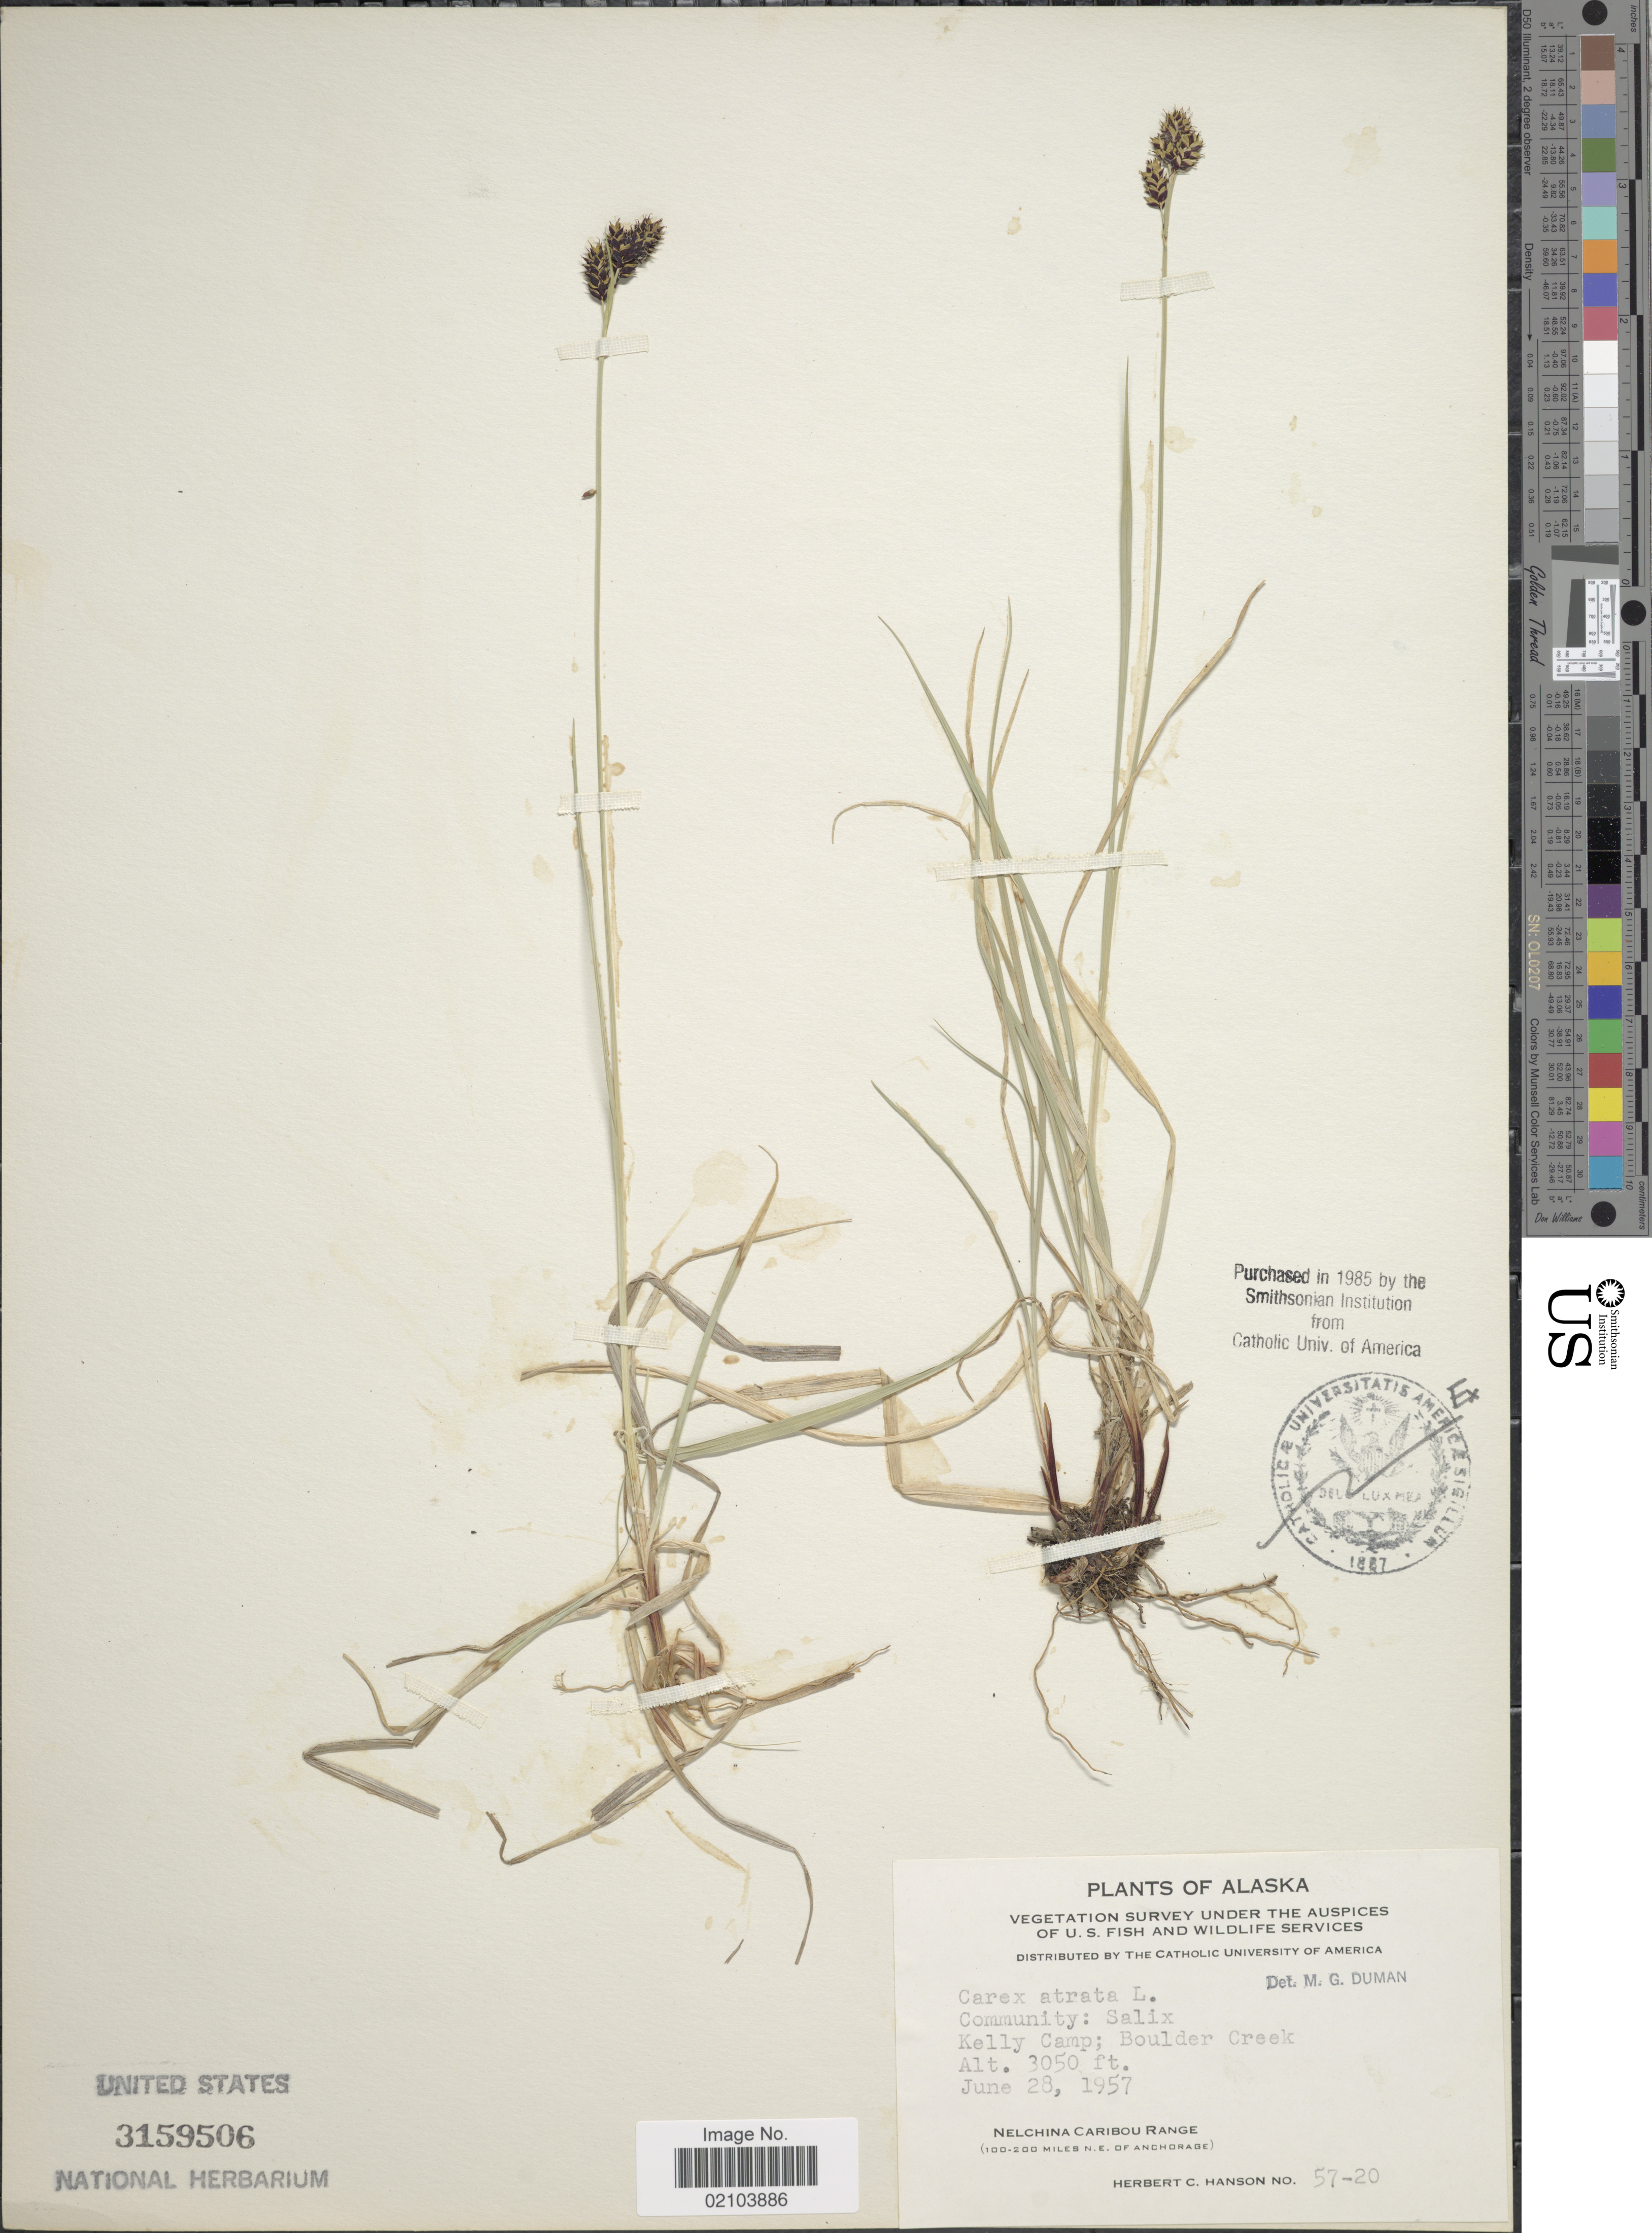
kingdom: Plantae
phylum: Tracheophyta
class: Liliopsida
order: Poales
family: Cyperaceae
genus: Carex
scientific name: Carex atrata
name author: L.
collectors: H. Hanson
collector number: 57-20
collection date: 1957-06-28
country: United States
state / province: Alaska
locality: Kelly Camp; Boulder Creek. Nelchina Caribou Range (100-200 miles n.e. of Anchorage)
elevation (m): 930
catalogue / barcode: US 3159506